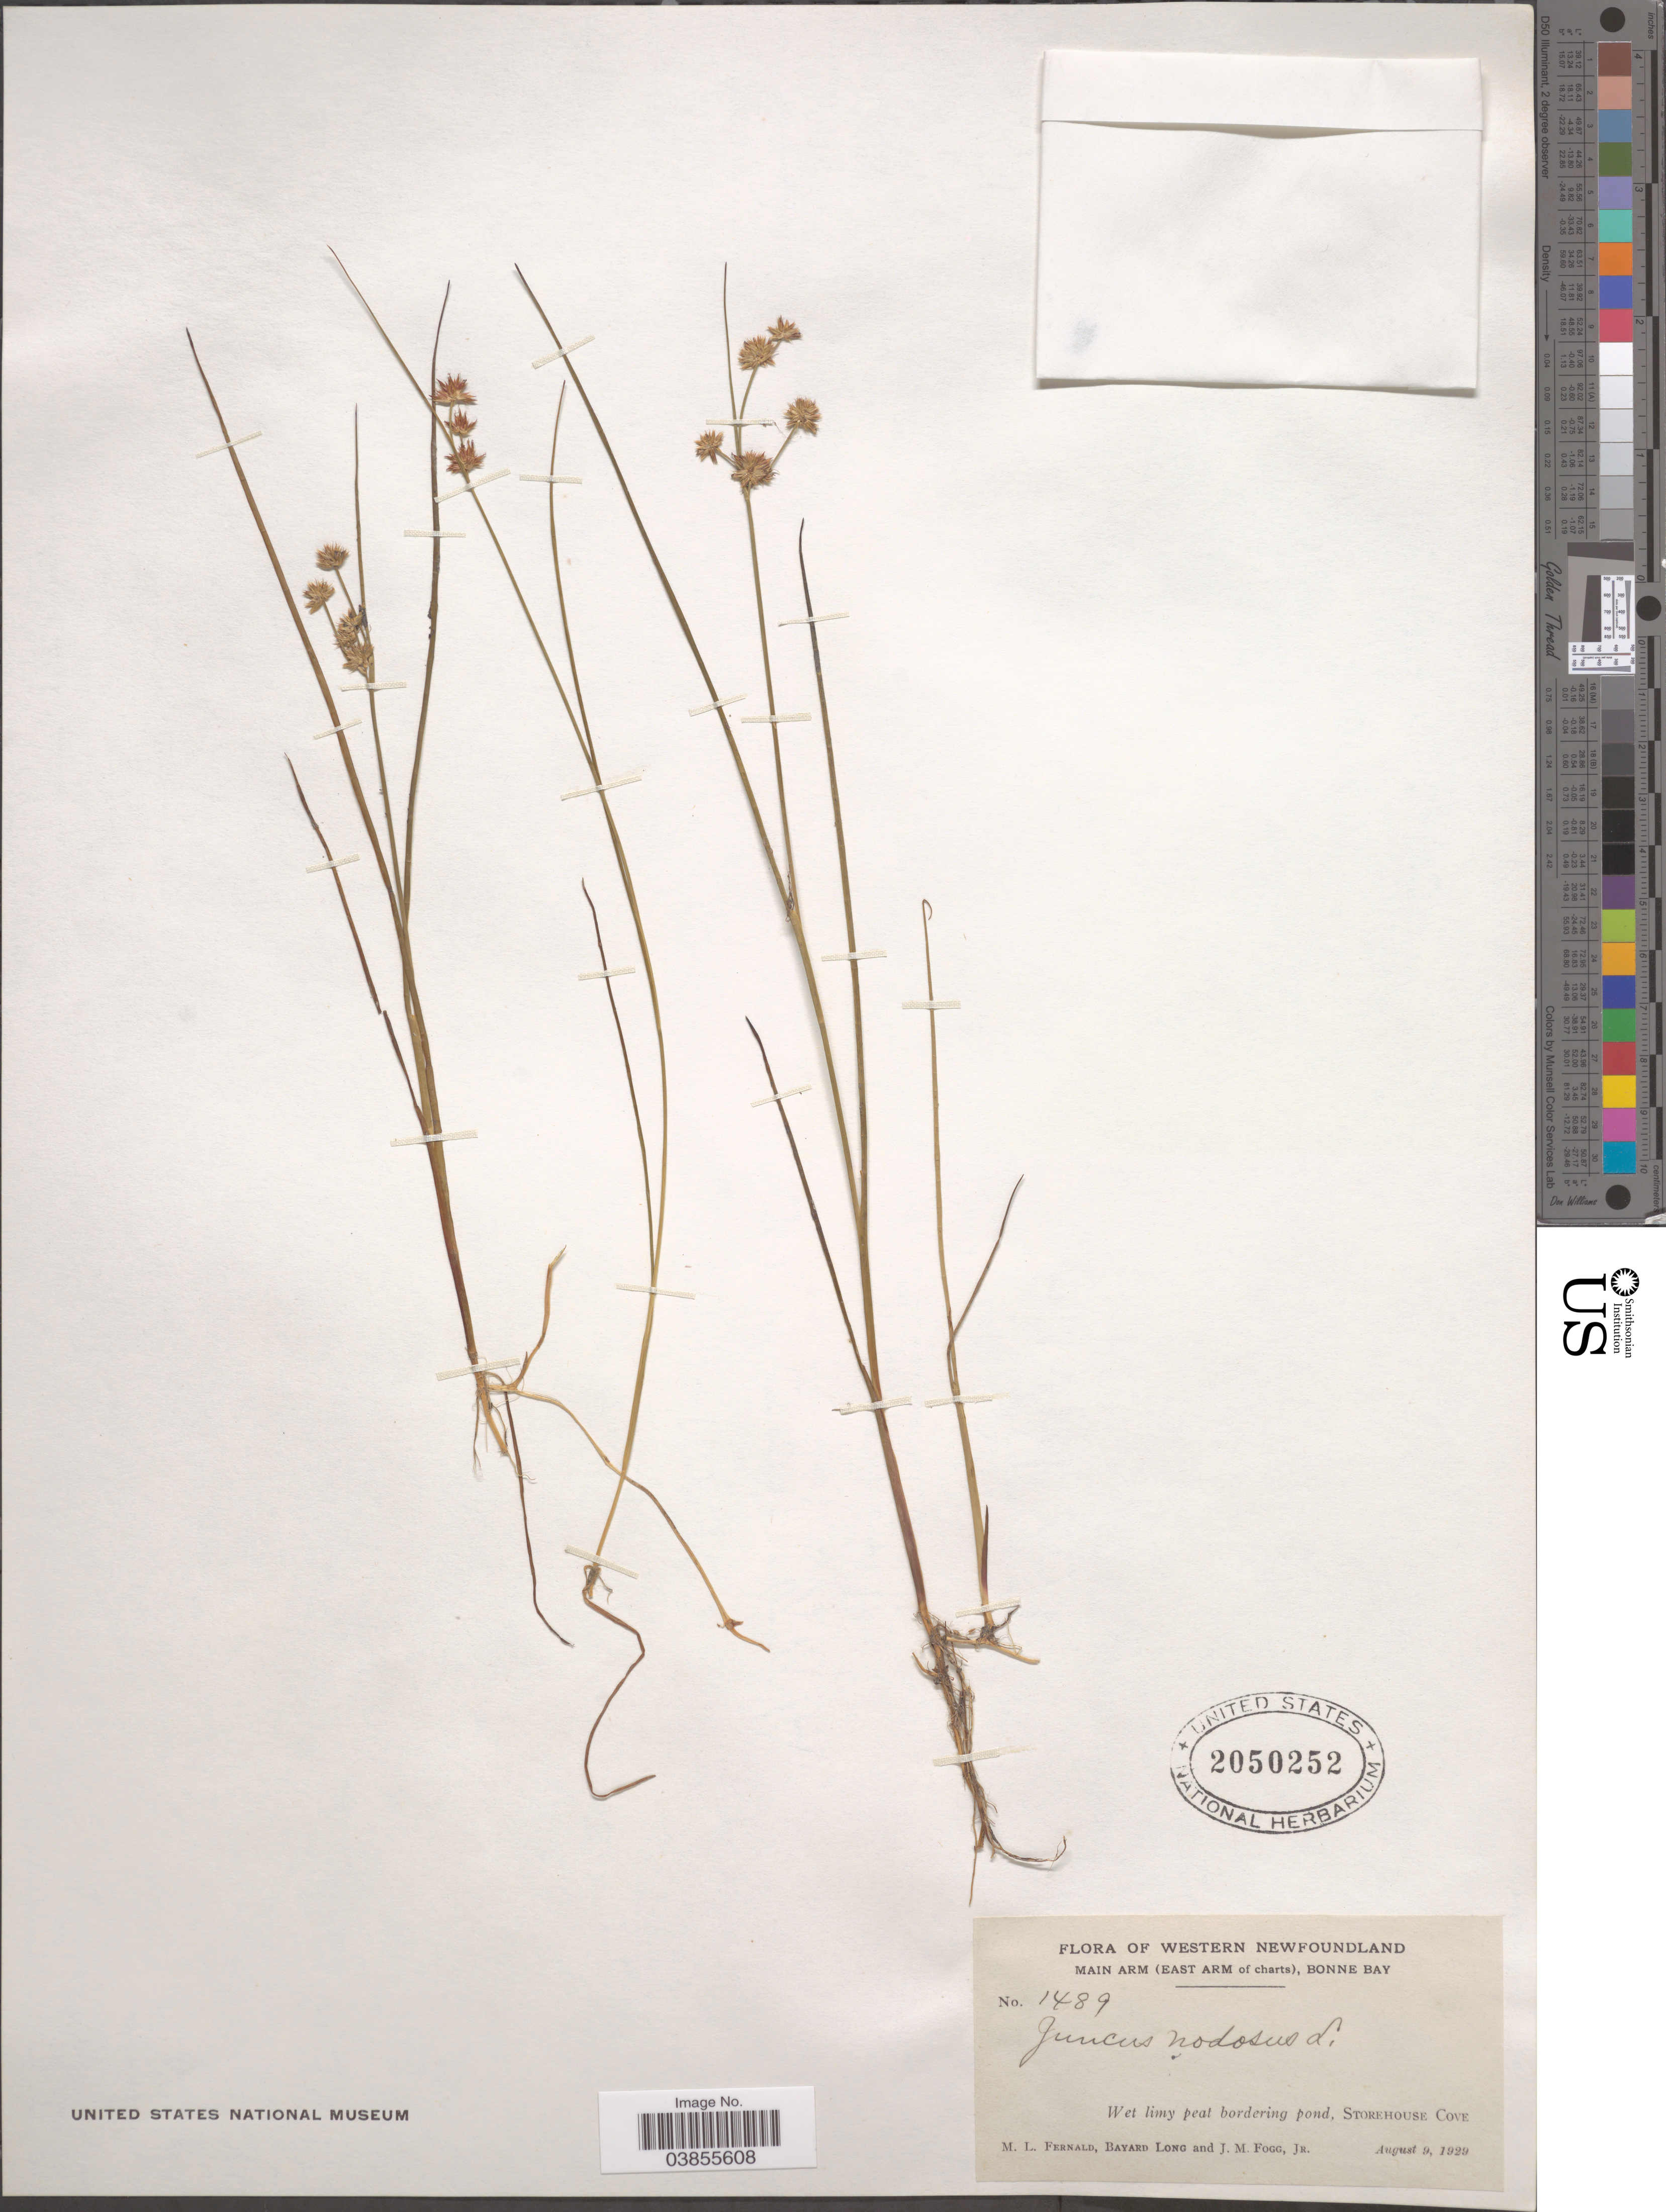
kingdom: Plantae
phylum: Tracheophyta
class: Liliopsida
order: Poales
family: Juncaceae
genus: Juncus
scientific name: Juncus nodosus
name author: L.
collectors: M. L. Fernald, B. Long & J. Fogg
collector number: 1489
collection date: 1929-08-09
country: Canada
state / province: Newfoundland and Labrador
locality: Western Newfoundland. Main Arm (East Arm of charts), Bonne Bay. Wet limy peat bordering pond, Storehouse Cove.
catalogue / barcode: US 2050252